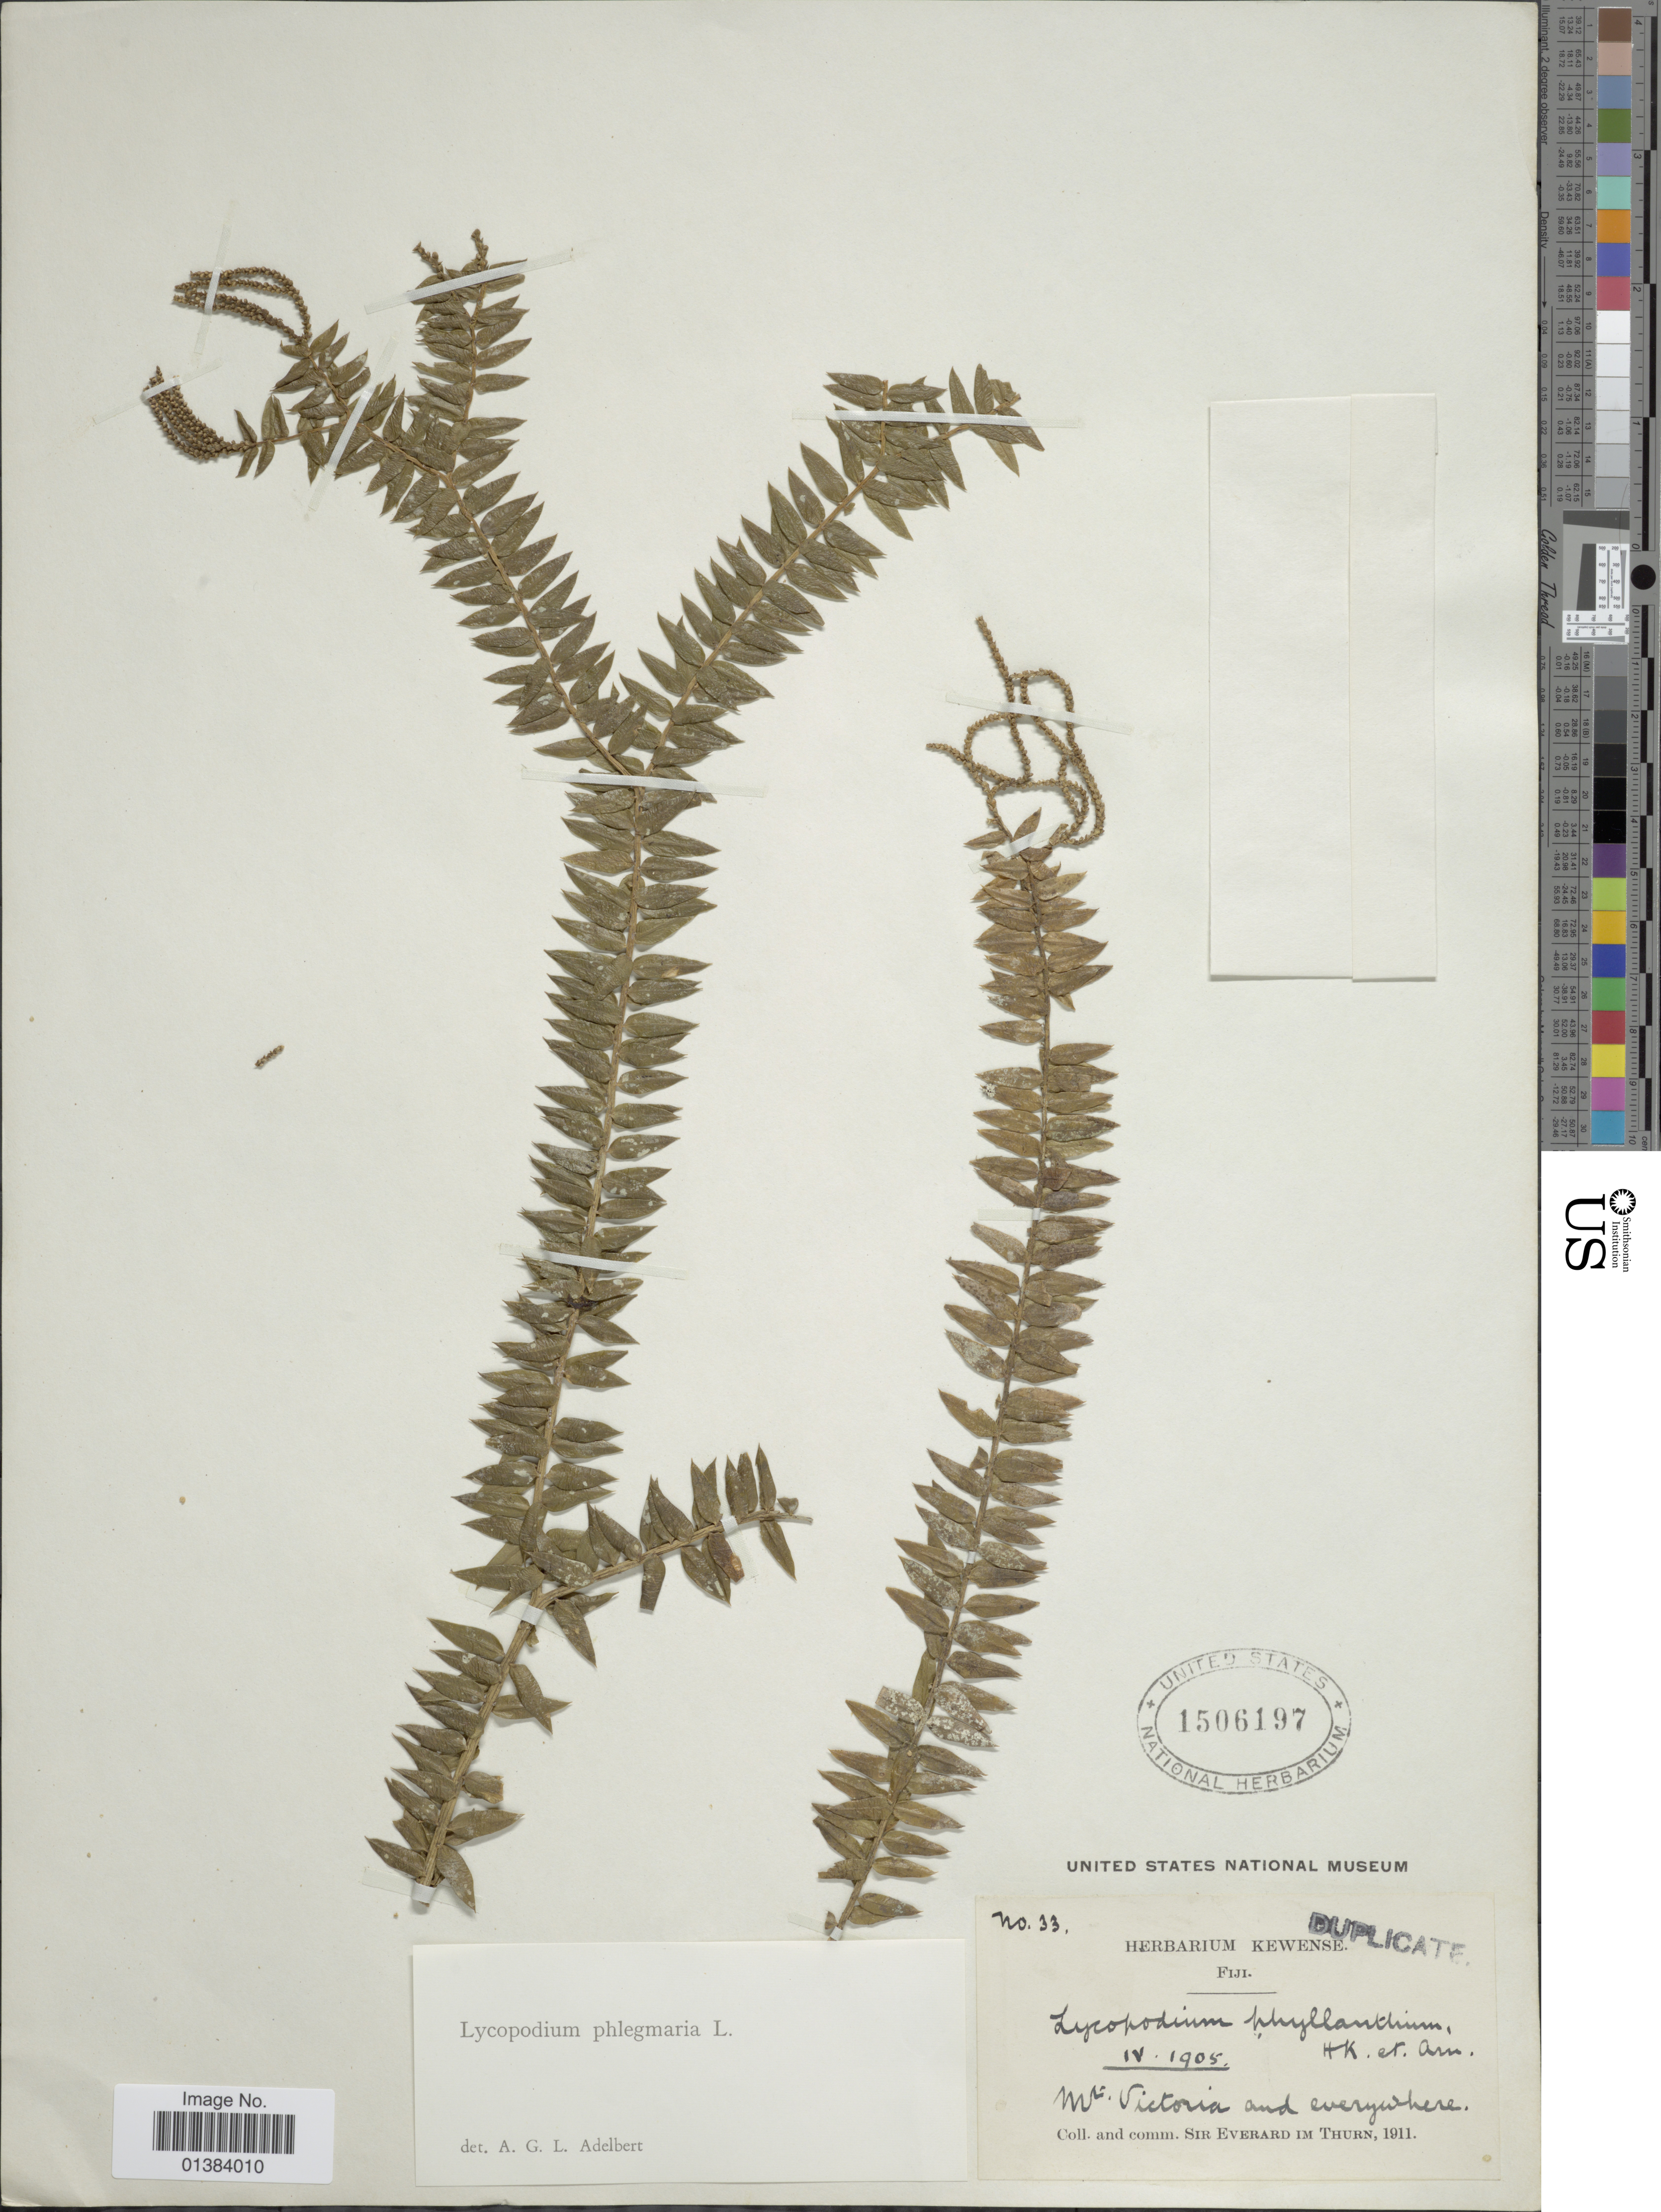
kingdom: Plantae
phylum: Tracheophyta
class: Lycopodiopsida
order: Lycopodiales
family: Lycopodiaceae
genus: Phlegmariurus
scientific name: Phlegmariurus trifoliatus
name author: (Copel.) A. R. Field & Bostock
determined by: Field, A. R.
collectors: E. F. im Thurn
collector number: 33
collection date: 1911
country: Fiji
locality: Mt. Victoria and everywhere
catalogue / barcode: US 1506197